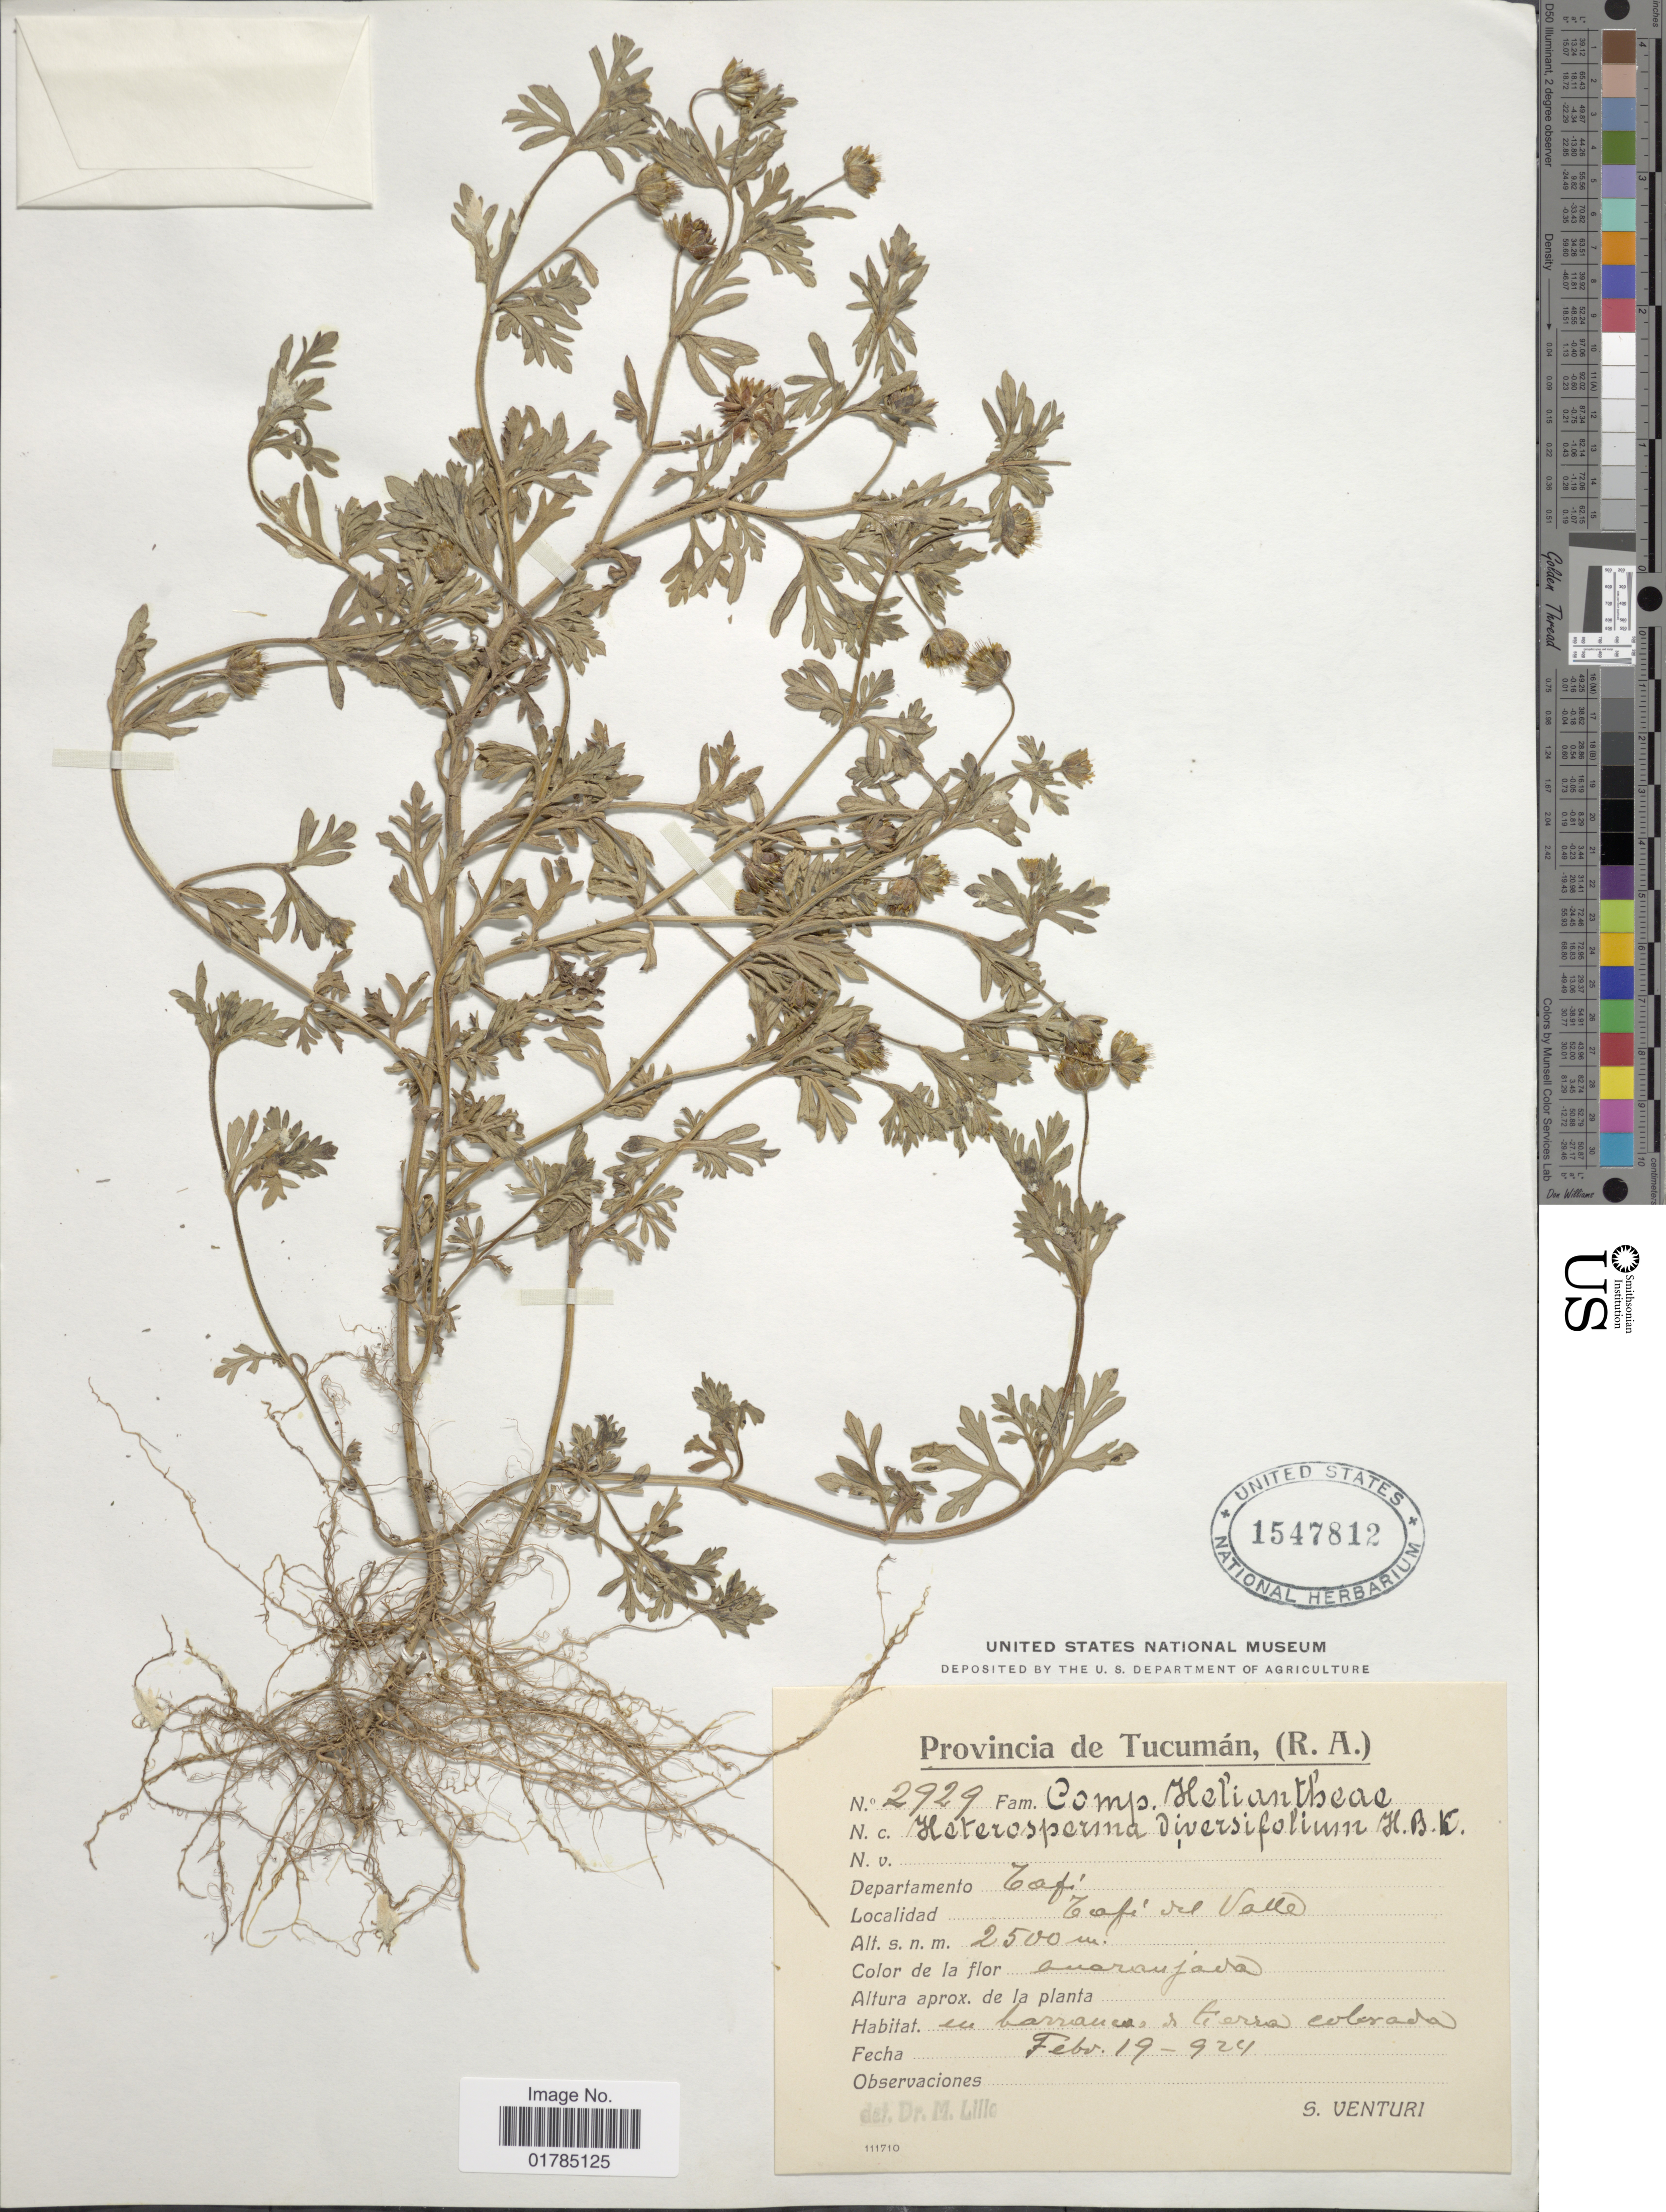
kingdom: Plantae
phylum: Tracheophyta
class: Magnoliopsida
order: Asterales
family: Asteraceae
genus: Heterosperma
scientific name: Heterosperma diversifolium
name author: Kunth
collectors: S. Venturi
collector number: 2929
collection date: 1924-02-19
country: Argentina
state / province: Tucuman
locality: Departamento Tafi. Tafi del Valle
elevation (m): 2500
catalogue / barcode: US 1547812